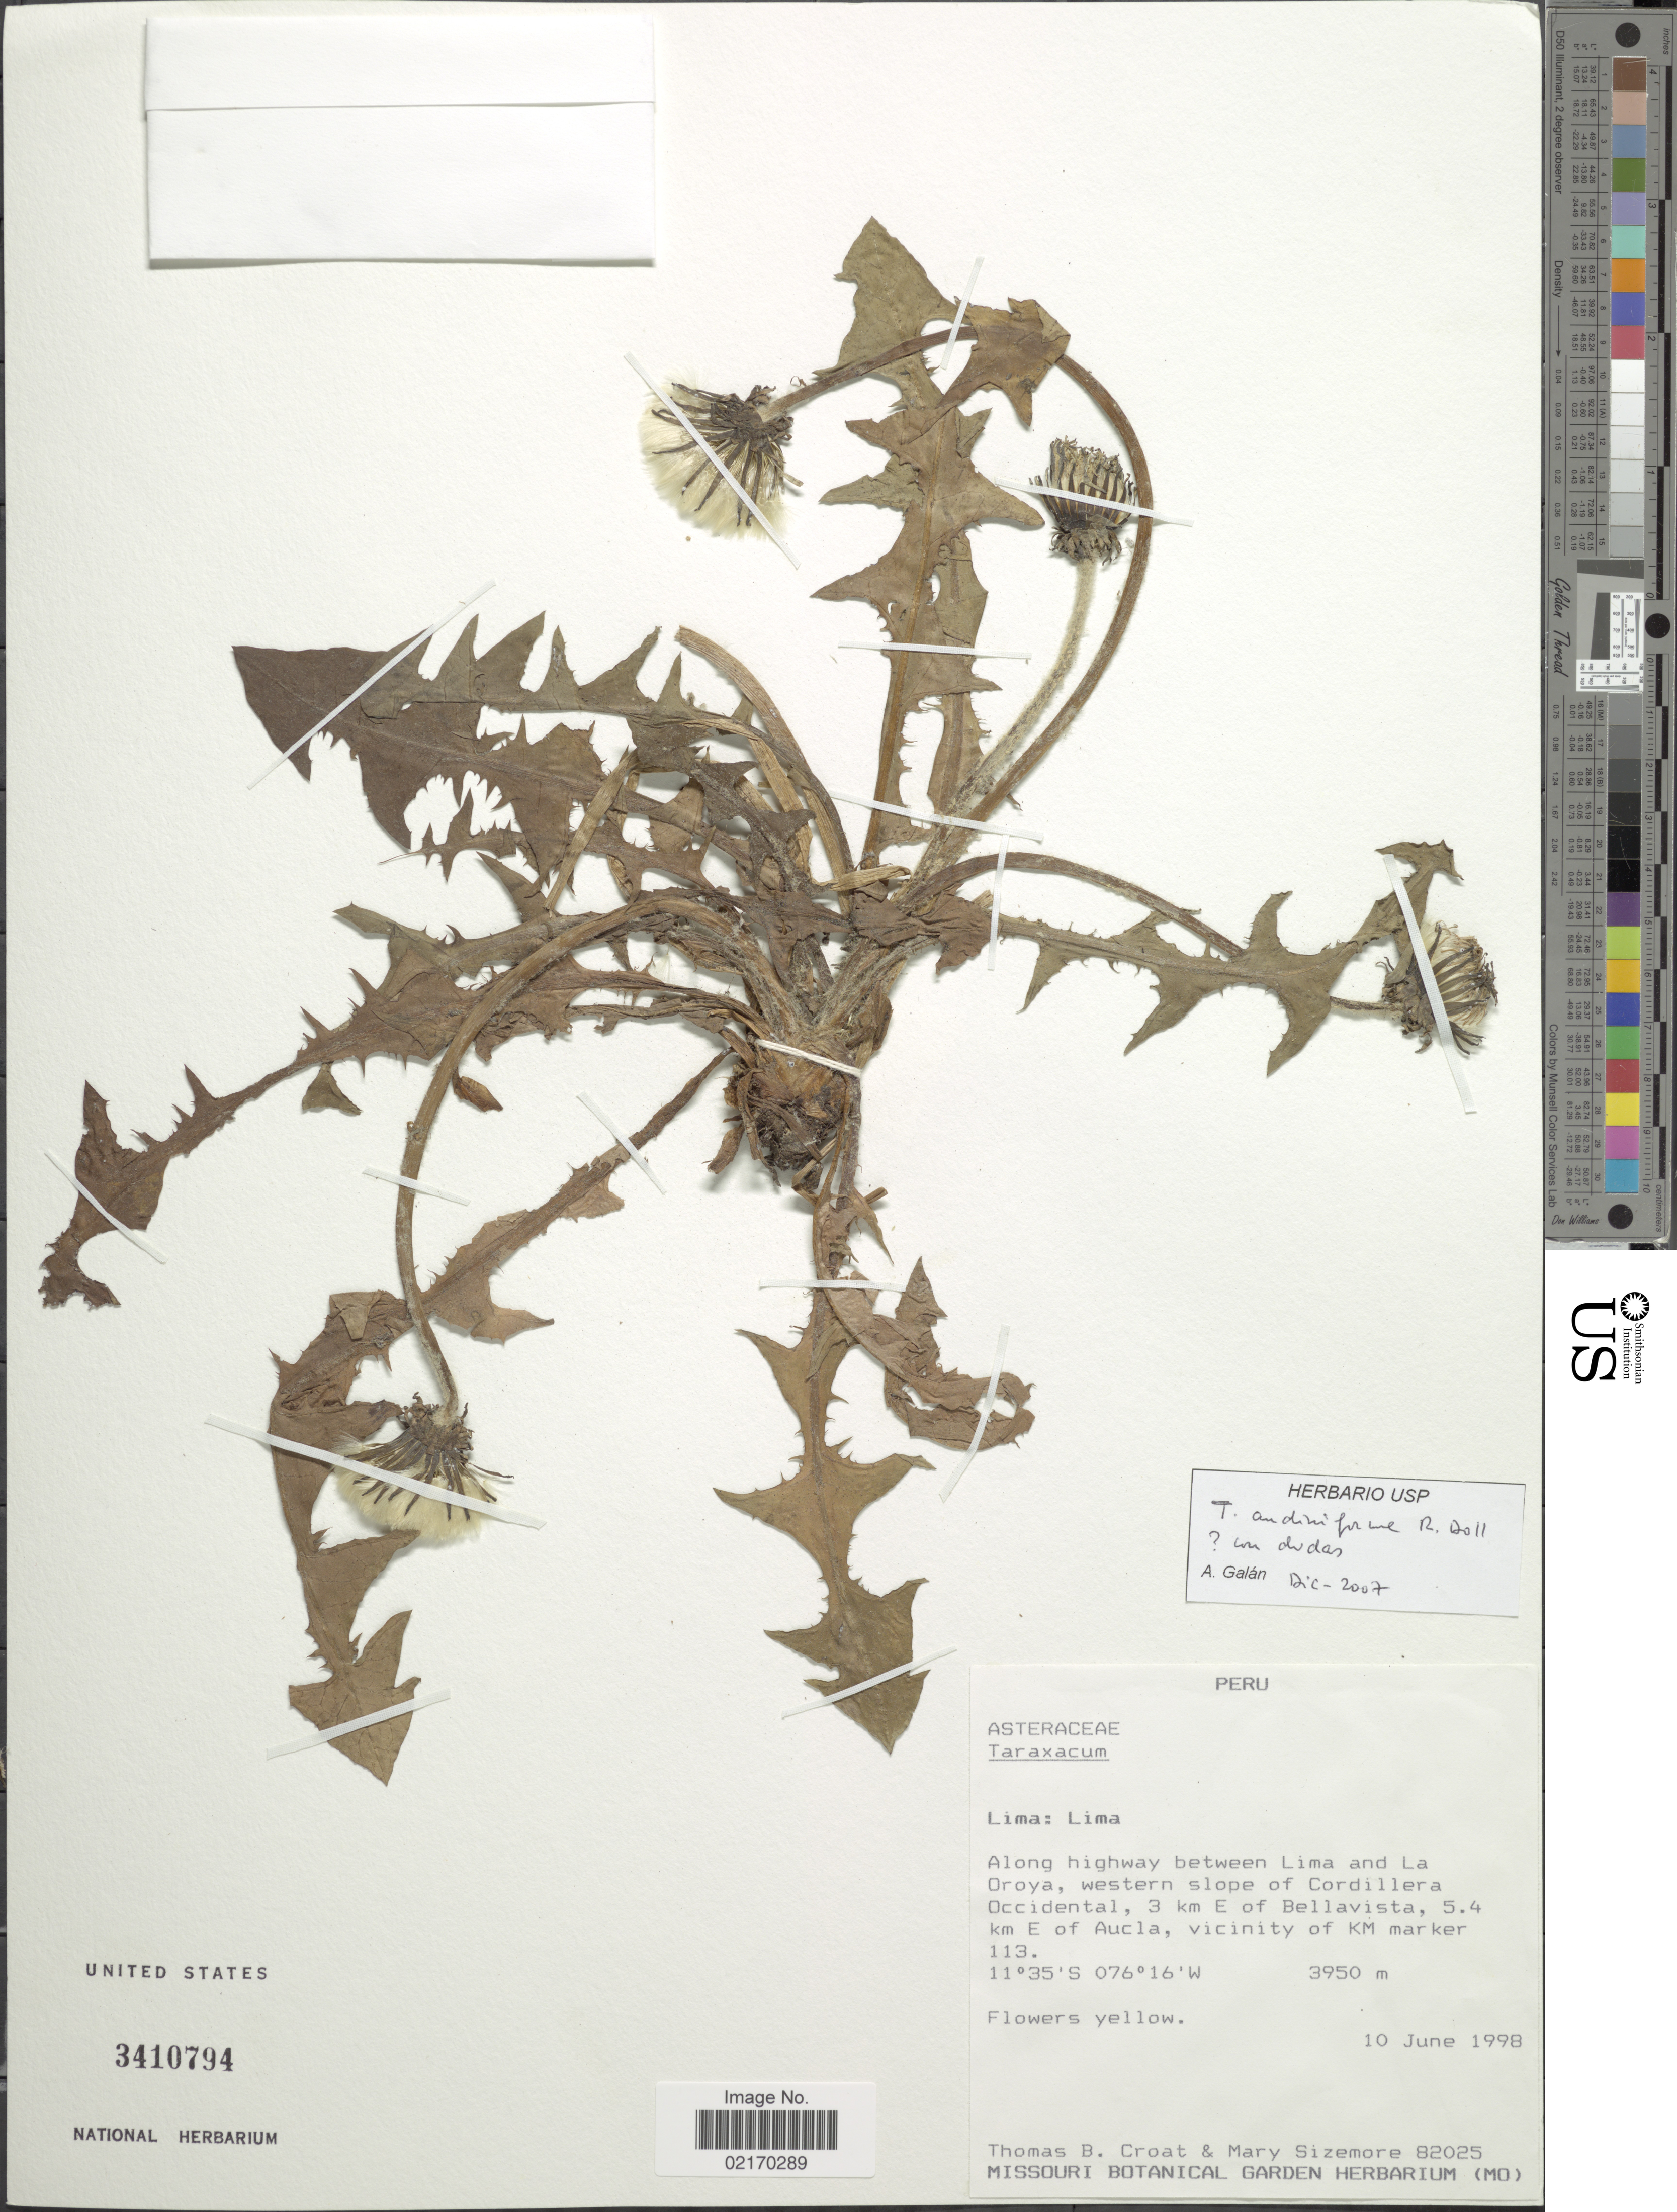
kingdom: Plantae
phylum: Tracheophyta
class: Magnoliopsida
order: Asterales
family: Asteraceae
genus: Taraxacum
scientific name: Taraxacum gilliesii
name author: Hook. & Arn.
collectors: T. B. Croat & M. Sizemore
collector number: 82025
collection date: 1998-06-10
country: Peru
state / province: Lima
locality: Lima. Along highway between Lima and La Oroya, western slope of Cordillera Occidental, 3 km E of Bellavista, 5.4 km E of Aucla, vicinity of KM marker 113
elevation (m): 3950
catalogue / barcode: US 3410974